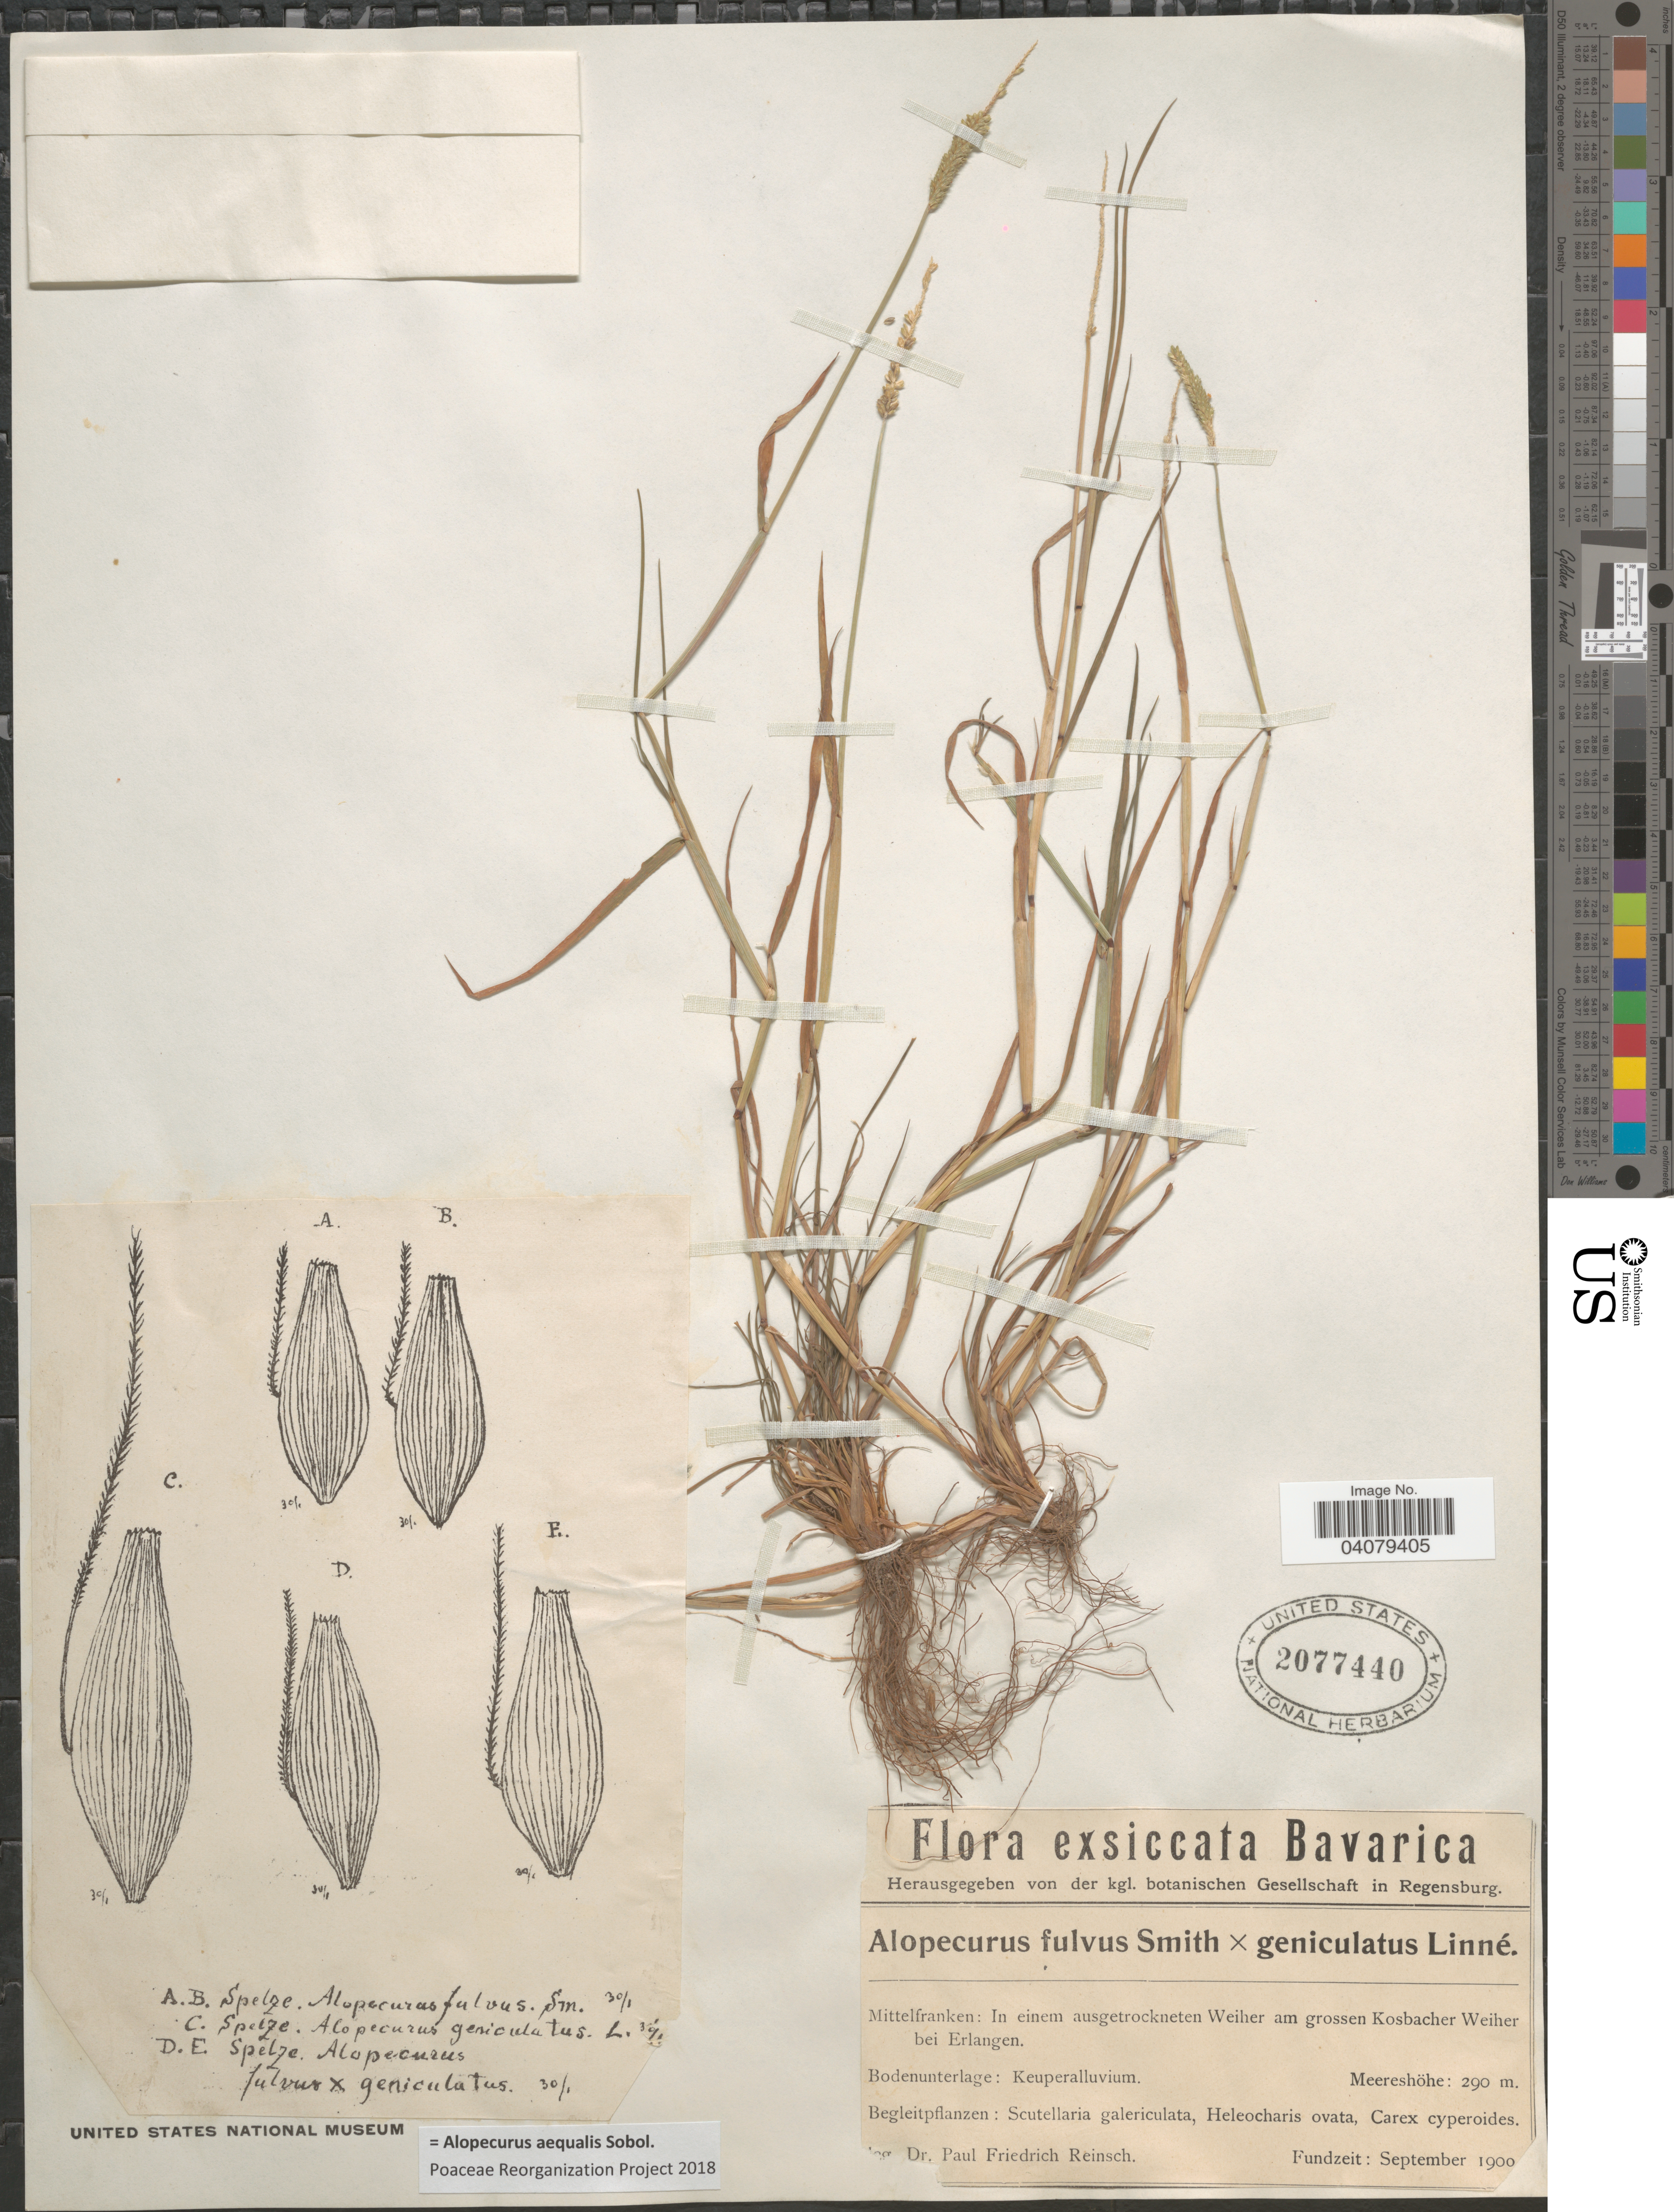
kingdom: Plantae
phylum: Tracheophyta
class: Liliopsida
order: Poales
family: Poaceae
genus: Alopecurus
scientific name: Alopecurus arundinaceus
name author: Poir.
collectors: P. F. Reinsch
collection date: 1900-09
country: Germany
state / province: Bayern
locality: Bavarica. Mittelfranken: In einem ausgetrockneten Weiher am grossen Kosbacher Weiher bei Erlangen.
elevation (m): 290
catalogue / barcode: US 2077440